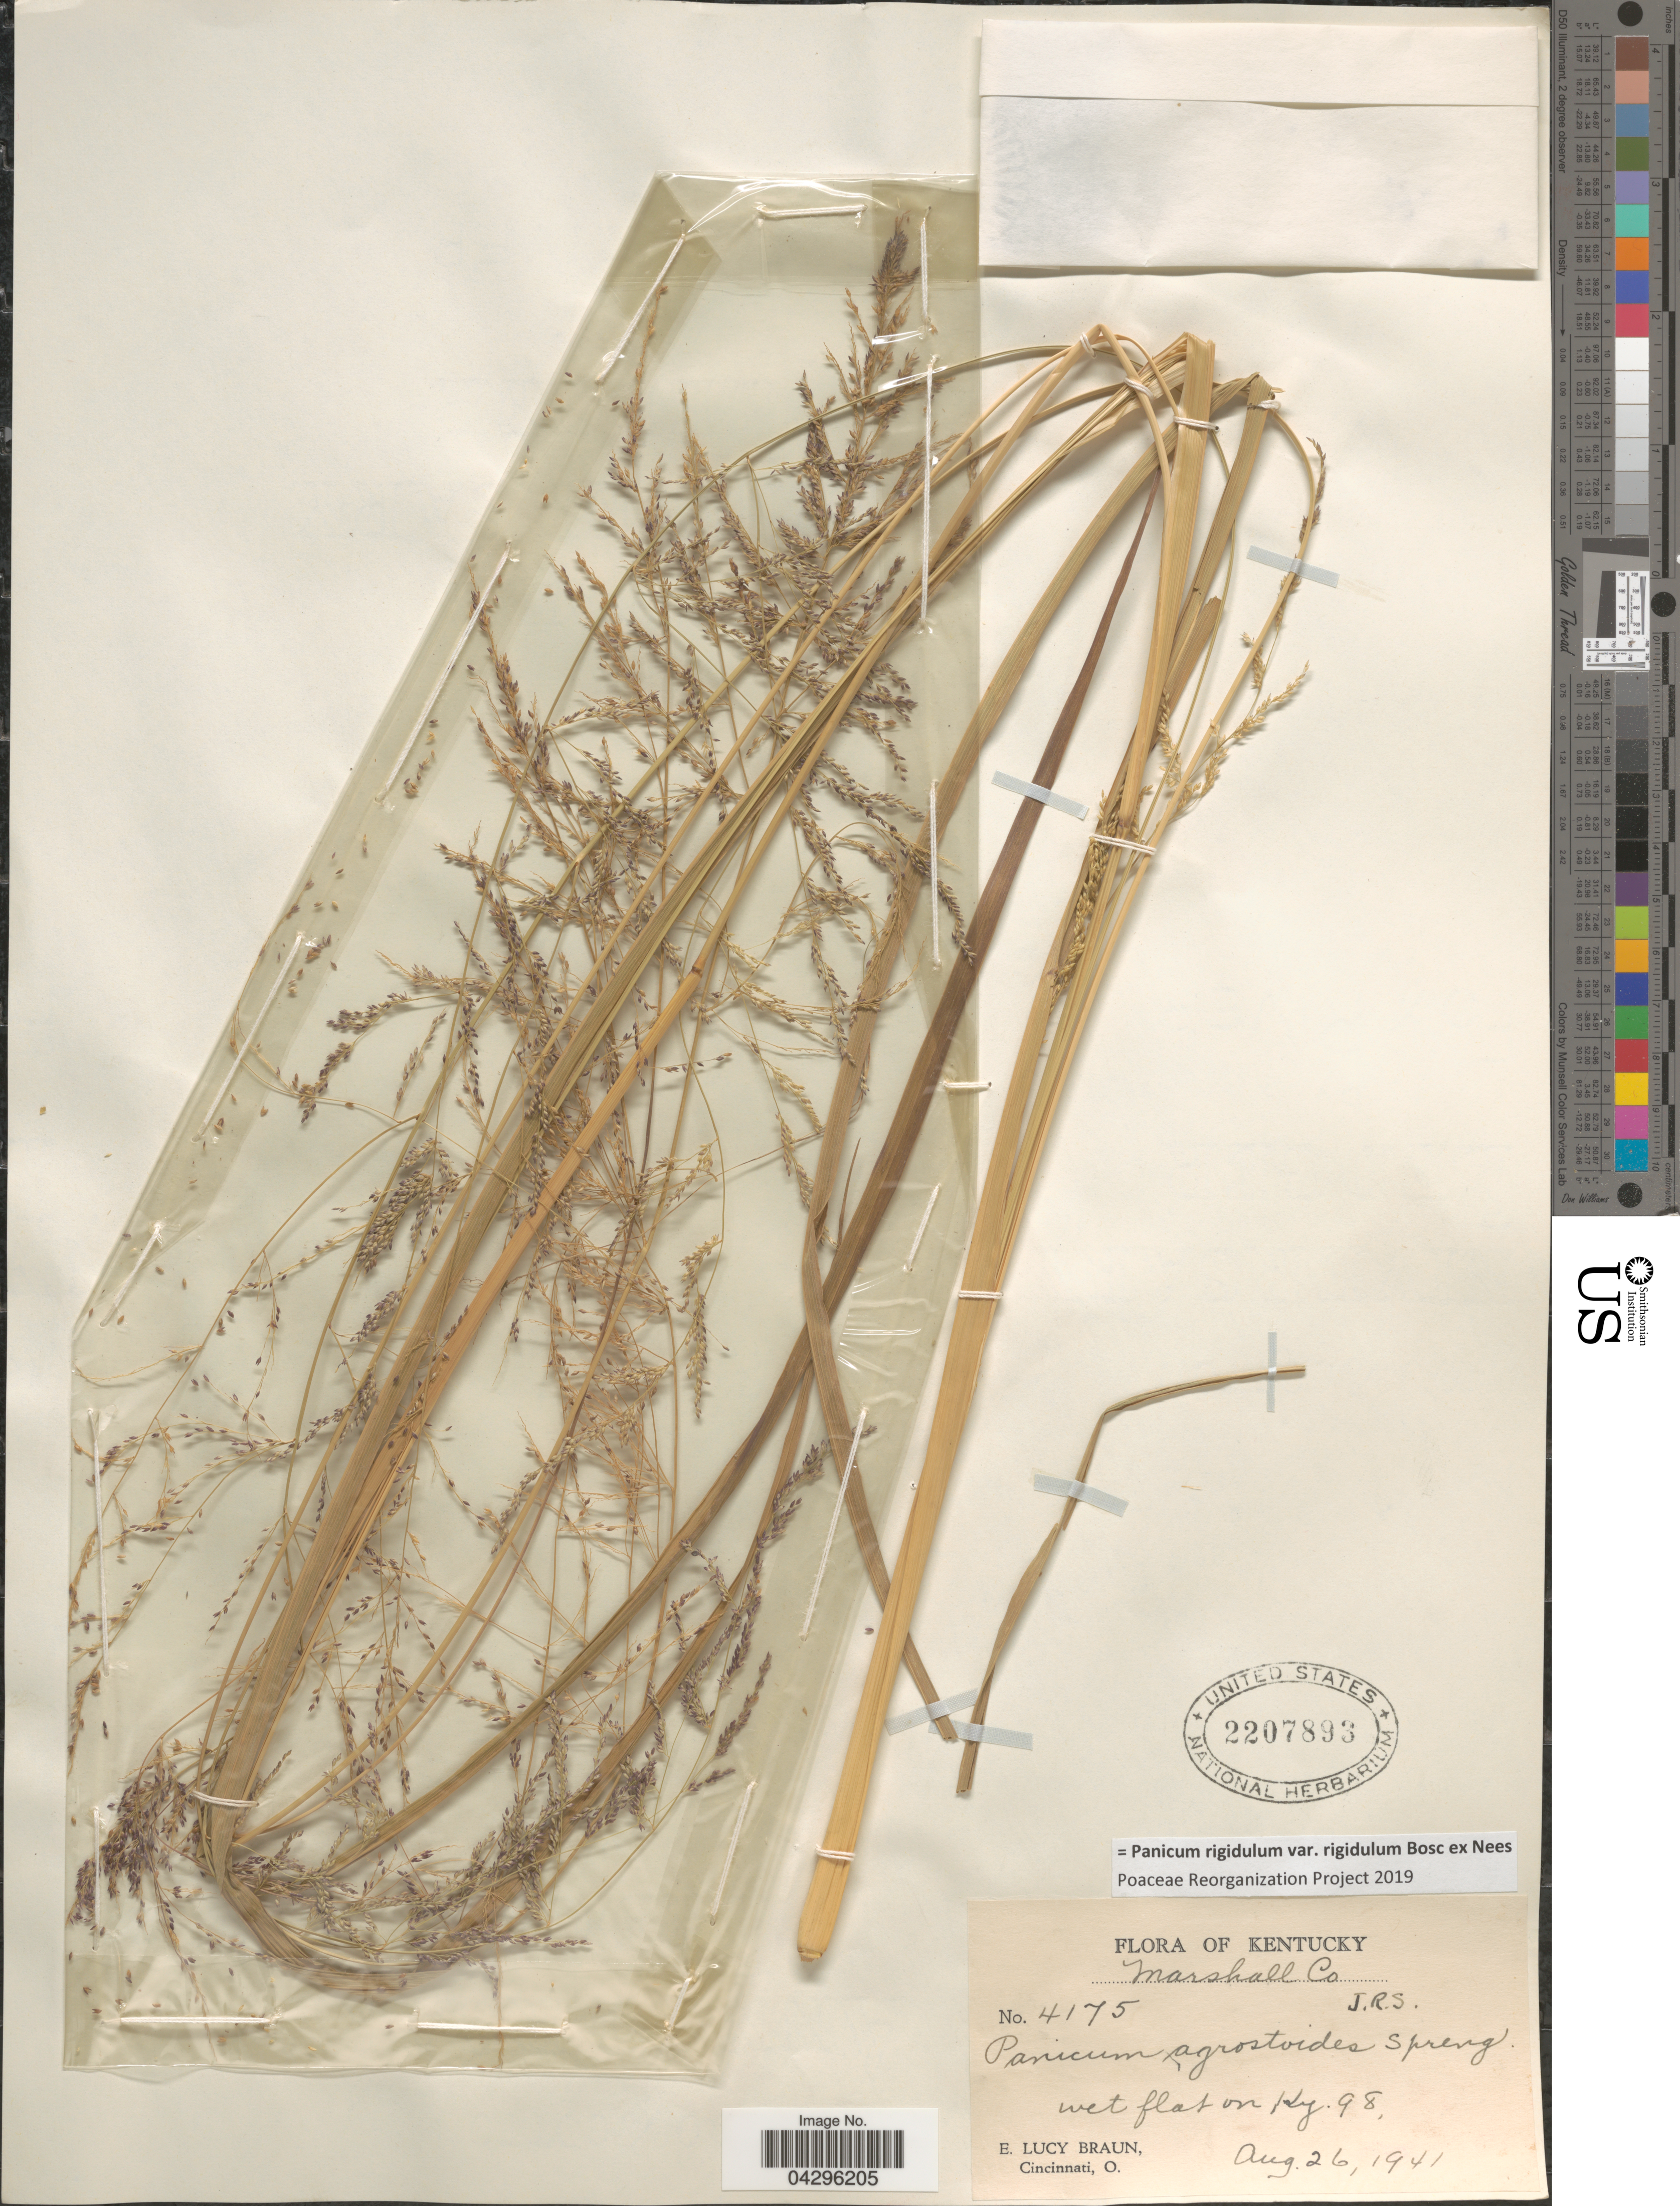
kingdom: Plantae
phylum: Tracheophyta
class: Liliopsida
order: Poales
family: Poaceae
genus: Panicum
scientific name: Panicum rigidulum var. rigidulum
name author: Bosc ex Nees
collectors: E. L. Braun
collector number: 4175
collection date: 1941-08-26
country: United States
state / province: Kentucky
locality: Marshall Co. Wet flat on Ky. 98.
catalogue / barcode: US 2207893